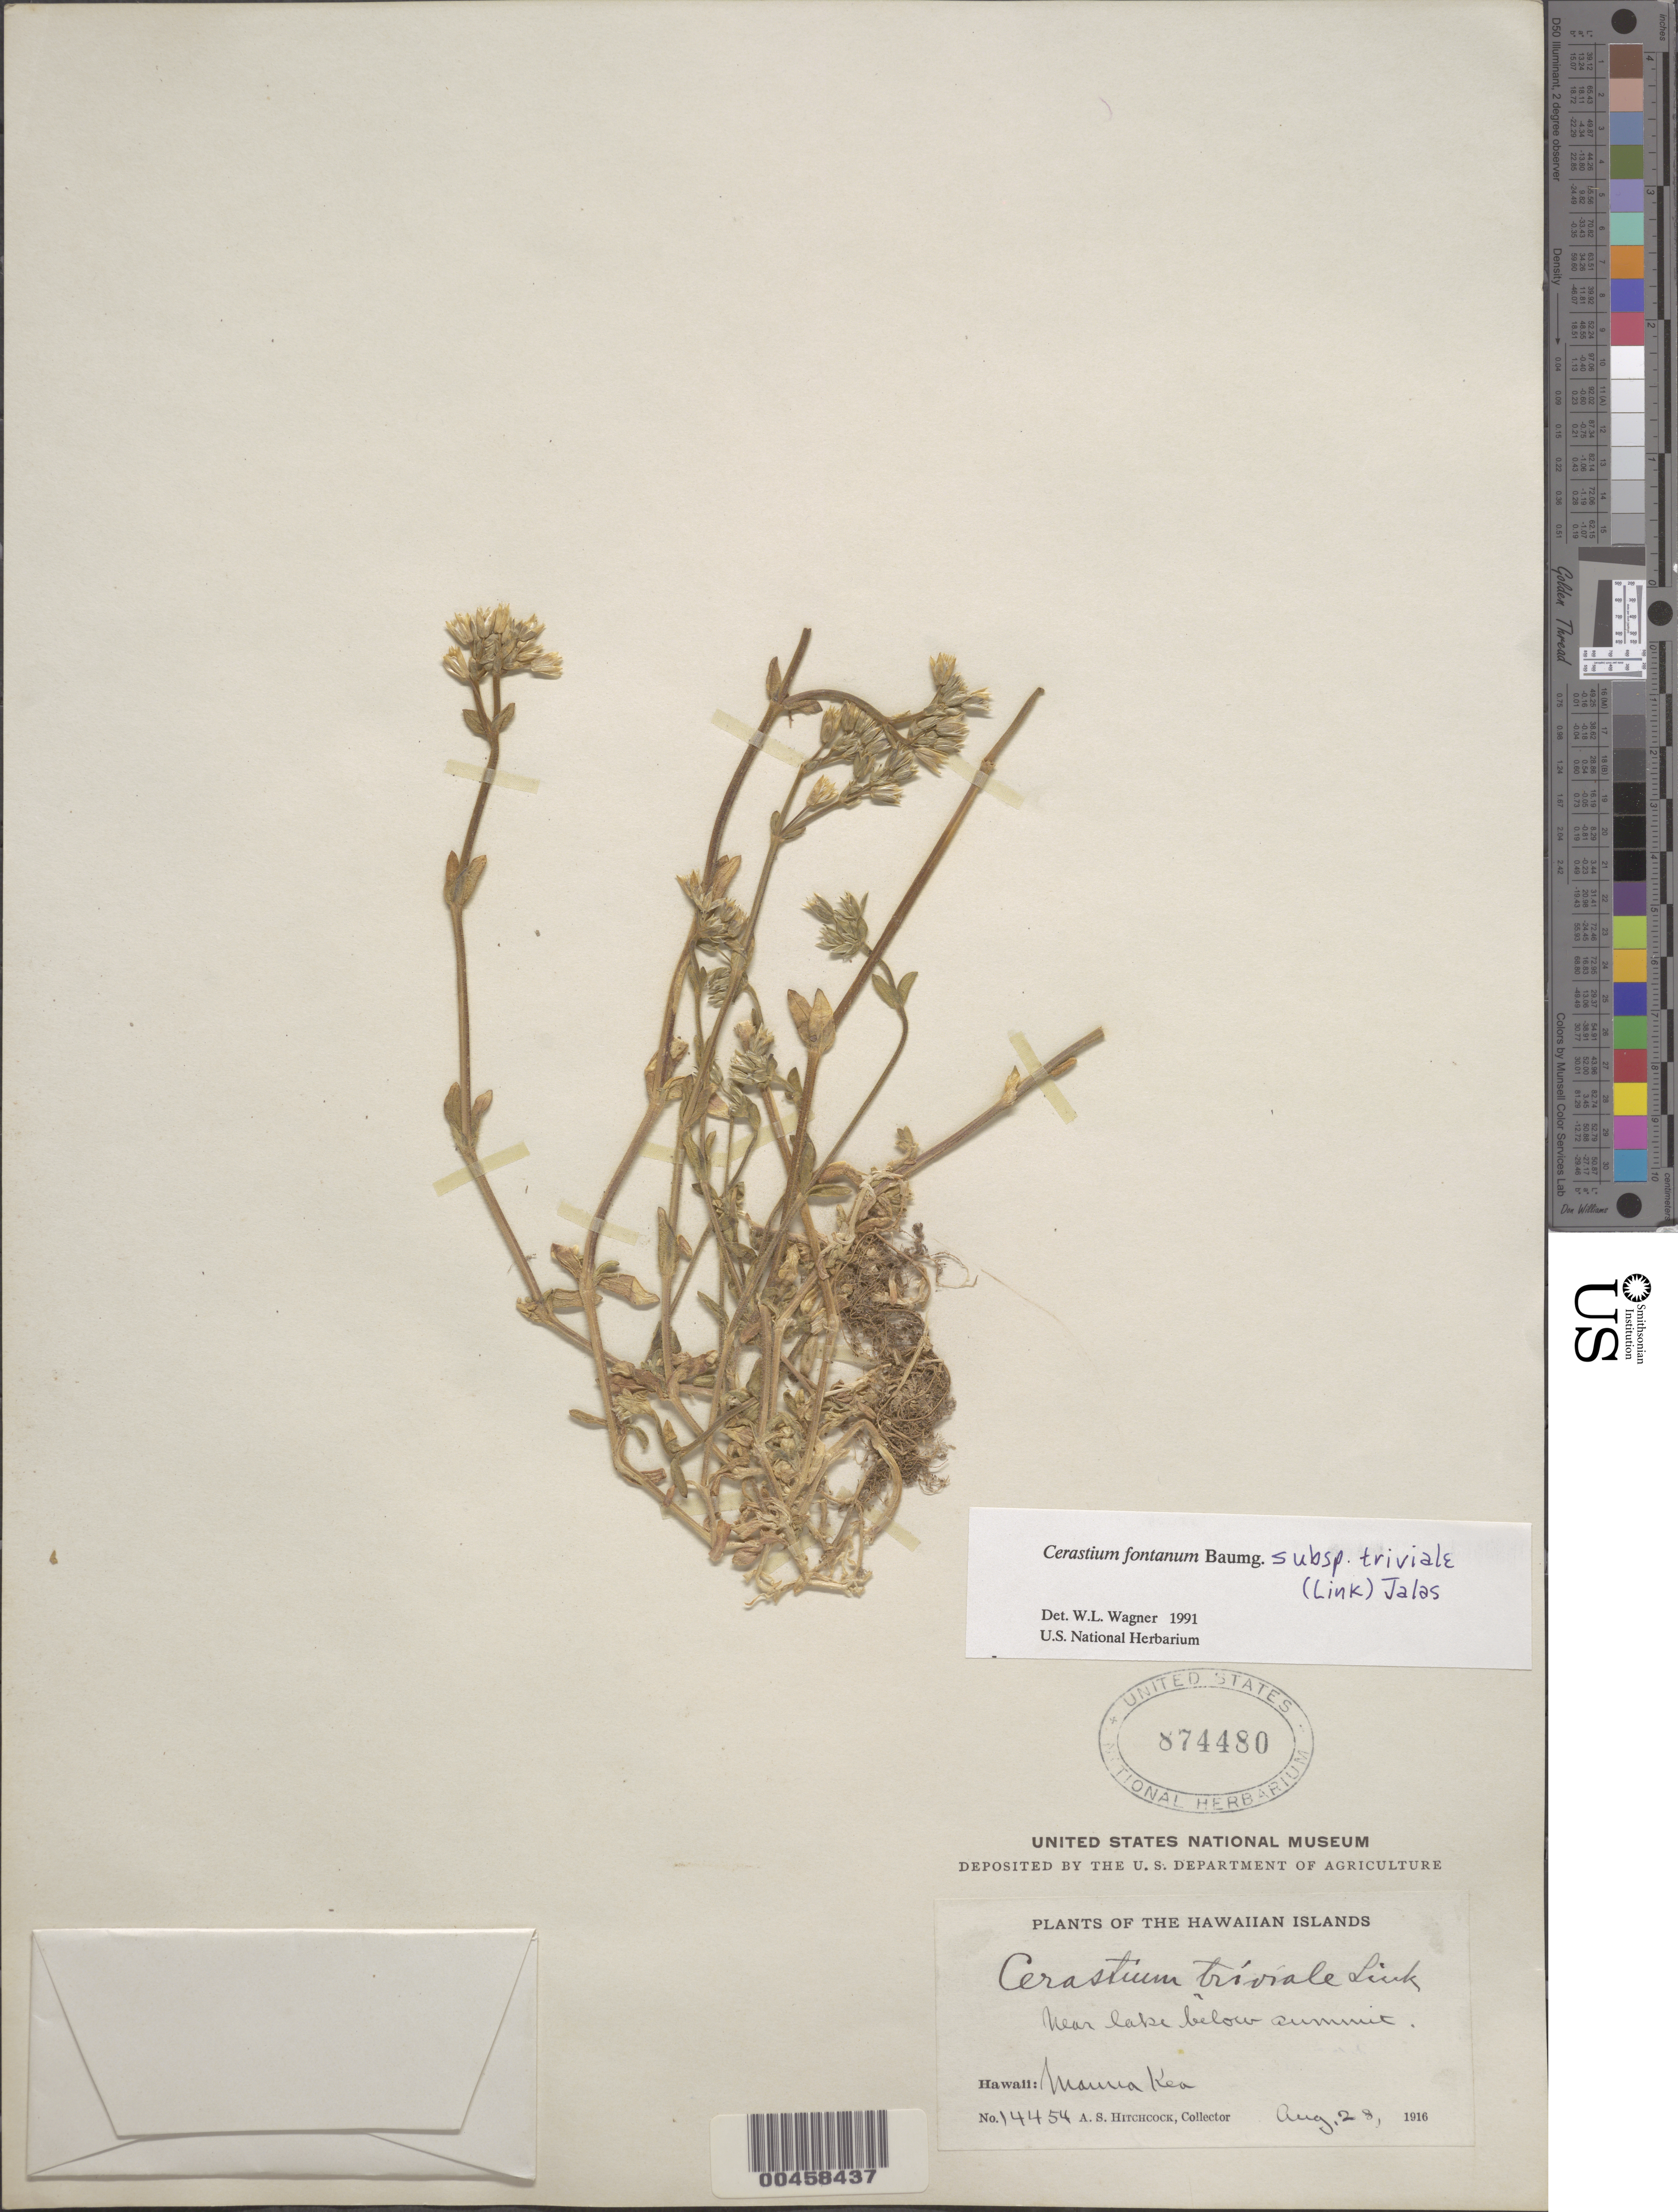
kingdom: Plantae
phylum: Tracheophyta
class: Magnoliopsida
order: Caryophyllales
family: Caryophyllaceae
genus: Cerastium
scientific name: Cerastium fontanum subsp. triviale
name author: (E.H.L. Krause) Jalas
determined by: Wagner, W. L., (BOT), Smithsonian Institution - National Museum of Natural History (UNITED STATES)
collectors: A. S. Hitchcock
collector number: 14454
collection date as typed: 28 Aug 1916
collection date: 1916-08-28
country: United States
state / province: Hawaii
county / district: Hawaii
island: Hawaii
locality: Mauna Kea, near lake below summit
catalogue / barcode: US 874480